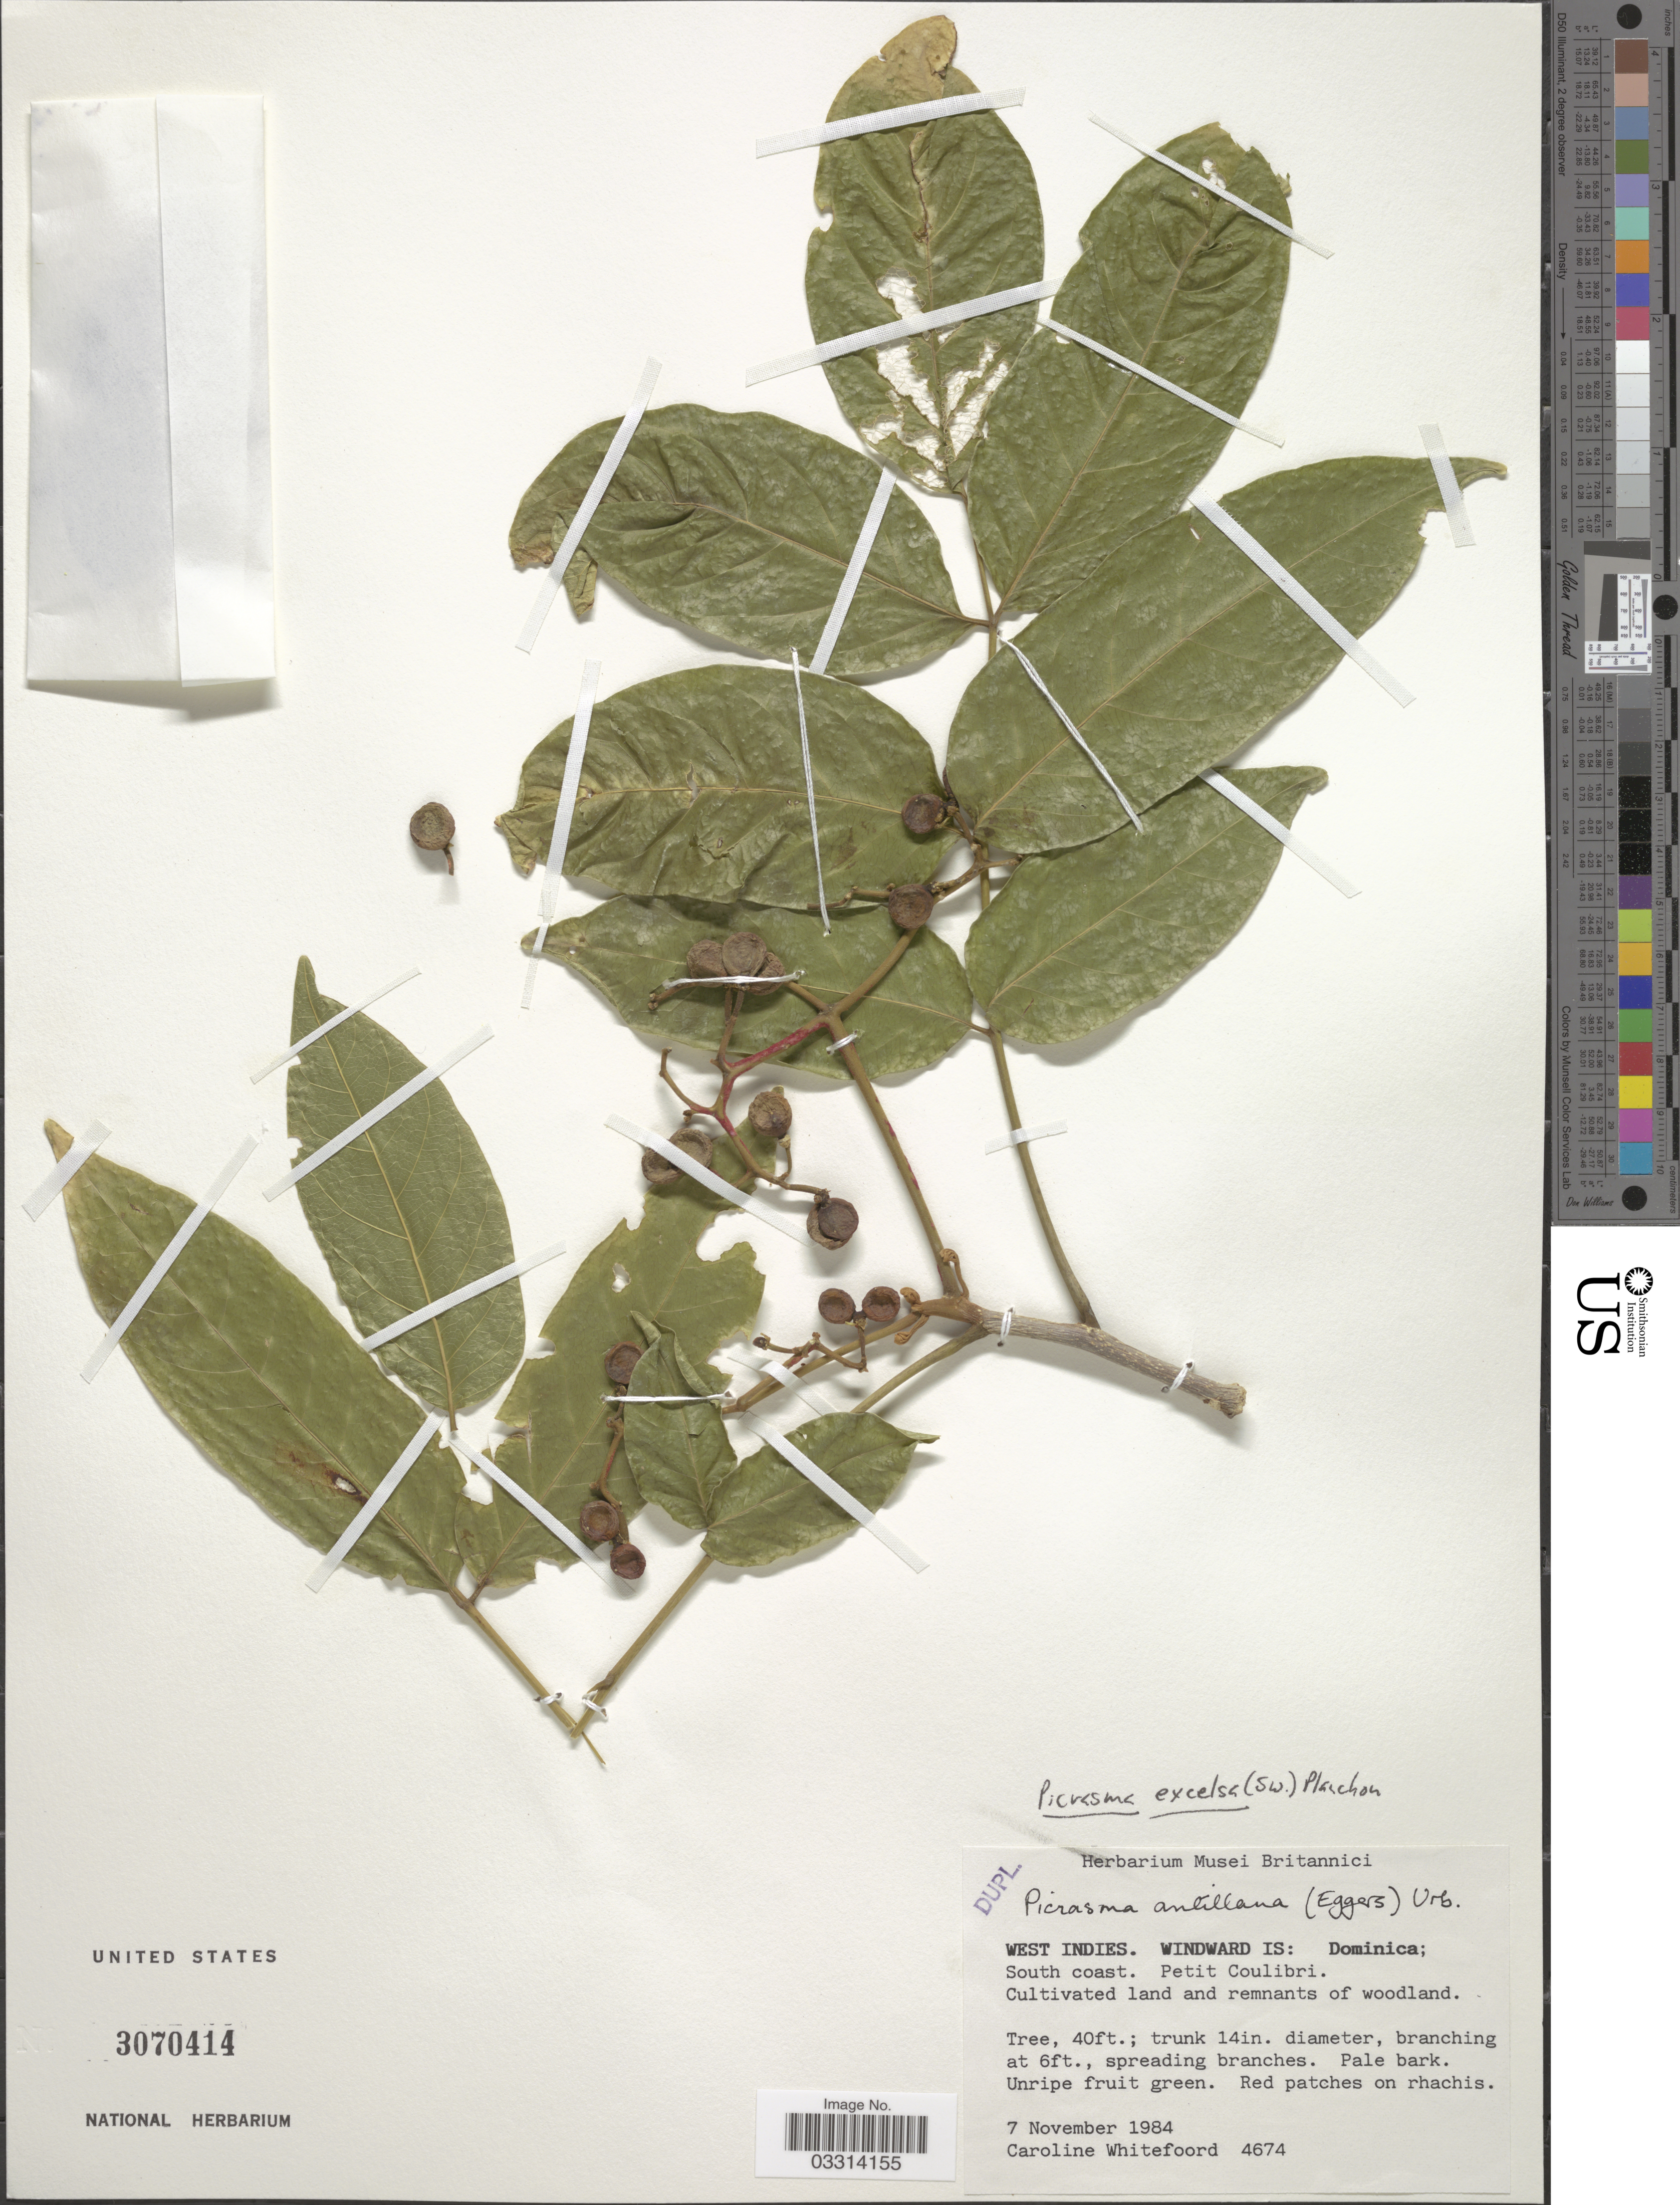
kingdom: Plantae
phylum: Tracheophyta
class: Magnoliopsida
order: Sapindales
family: Simaroubaceae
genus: Picrasma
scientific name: Picrasma excelsa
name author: (Sw.) Planch.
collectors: C. Whitefoord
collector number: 4674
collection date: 1984-11-07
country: Dominica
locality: Windward Is: Dominica. South coast. Petit Coulibri.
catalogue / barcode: US 3070414